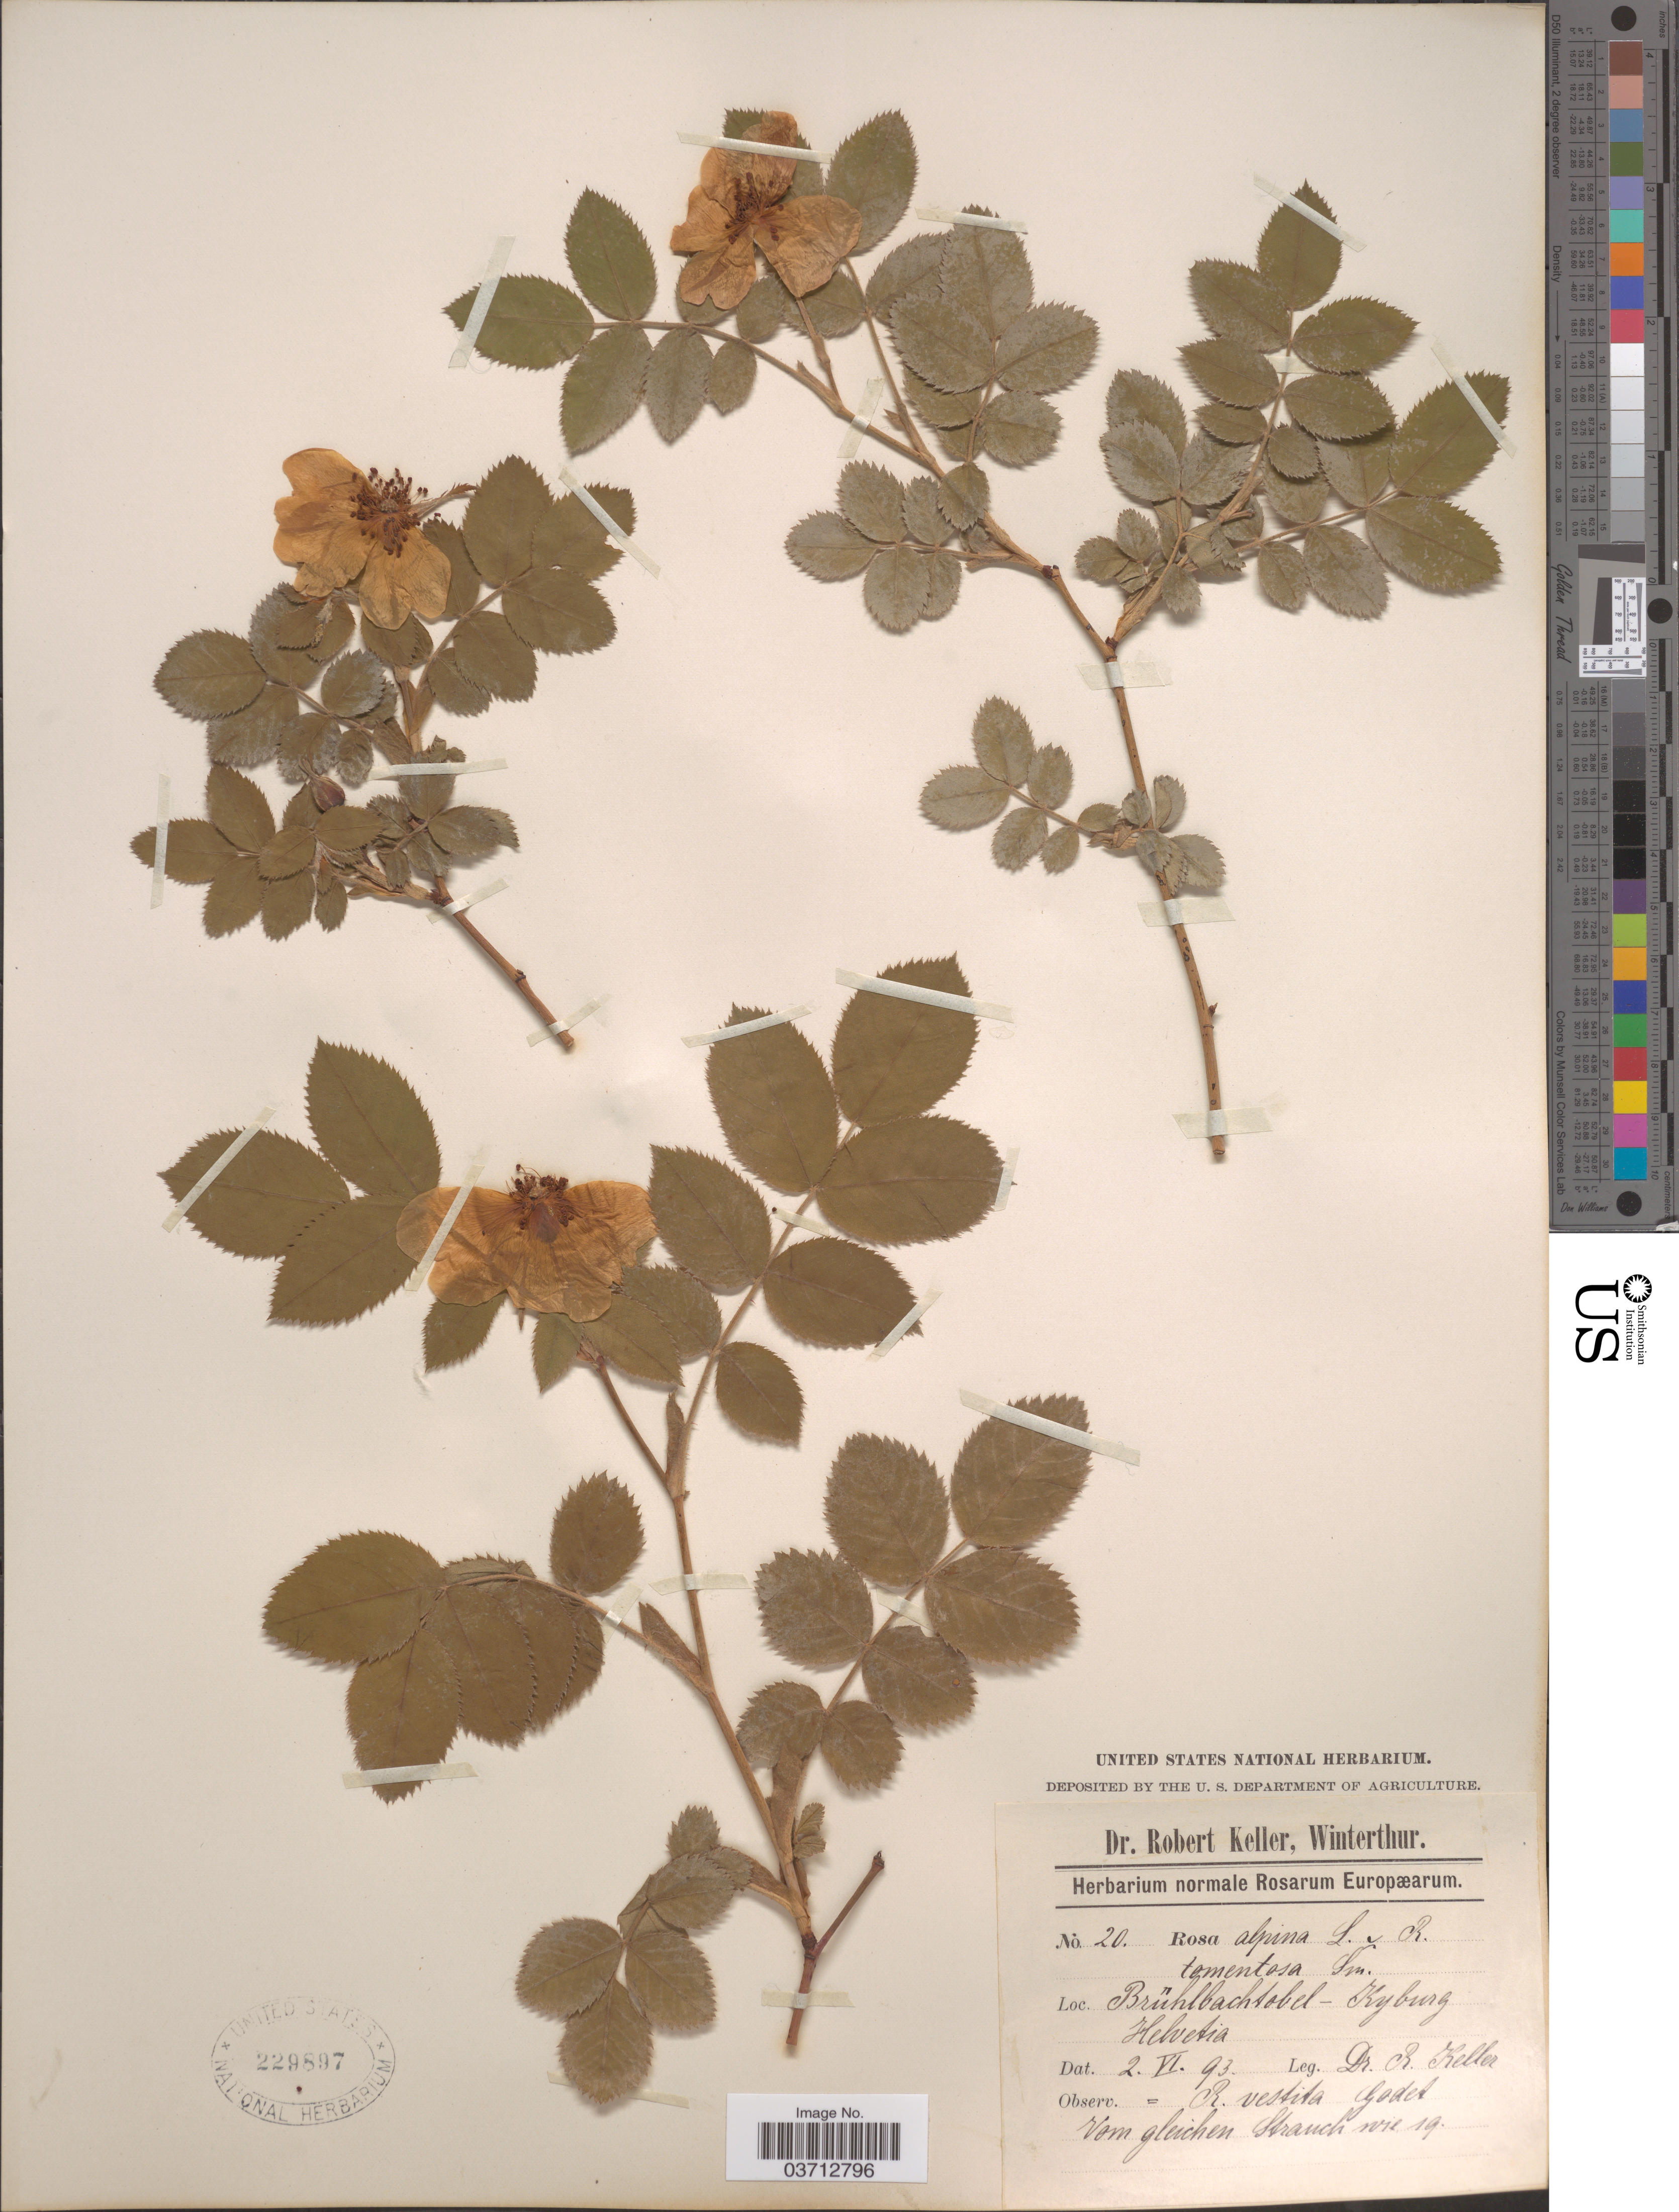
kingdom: Plantae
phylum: Tracheophyta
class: Magnoliopsida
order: Rosales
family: Rosaceae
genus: Rosa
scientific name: Rosa alpina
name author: L.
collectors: R. Keller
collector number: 20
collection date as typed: Transcribed d/m/y: 2/6/93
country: Switzerland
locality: Brühlbachtobel - Kyburg. Helvetia.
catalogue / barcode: US 229897